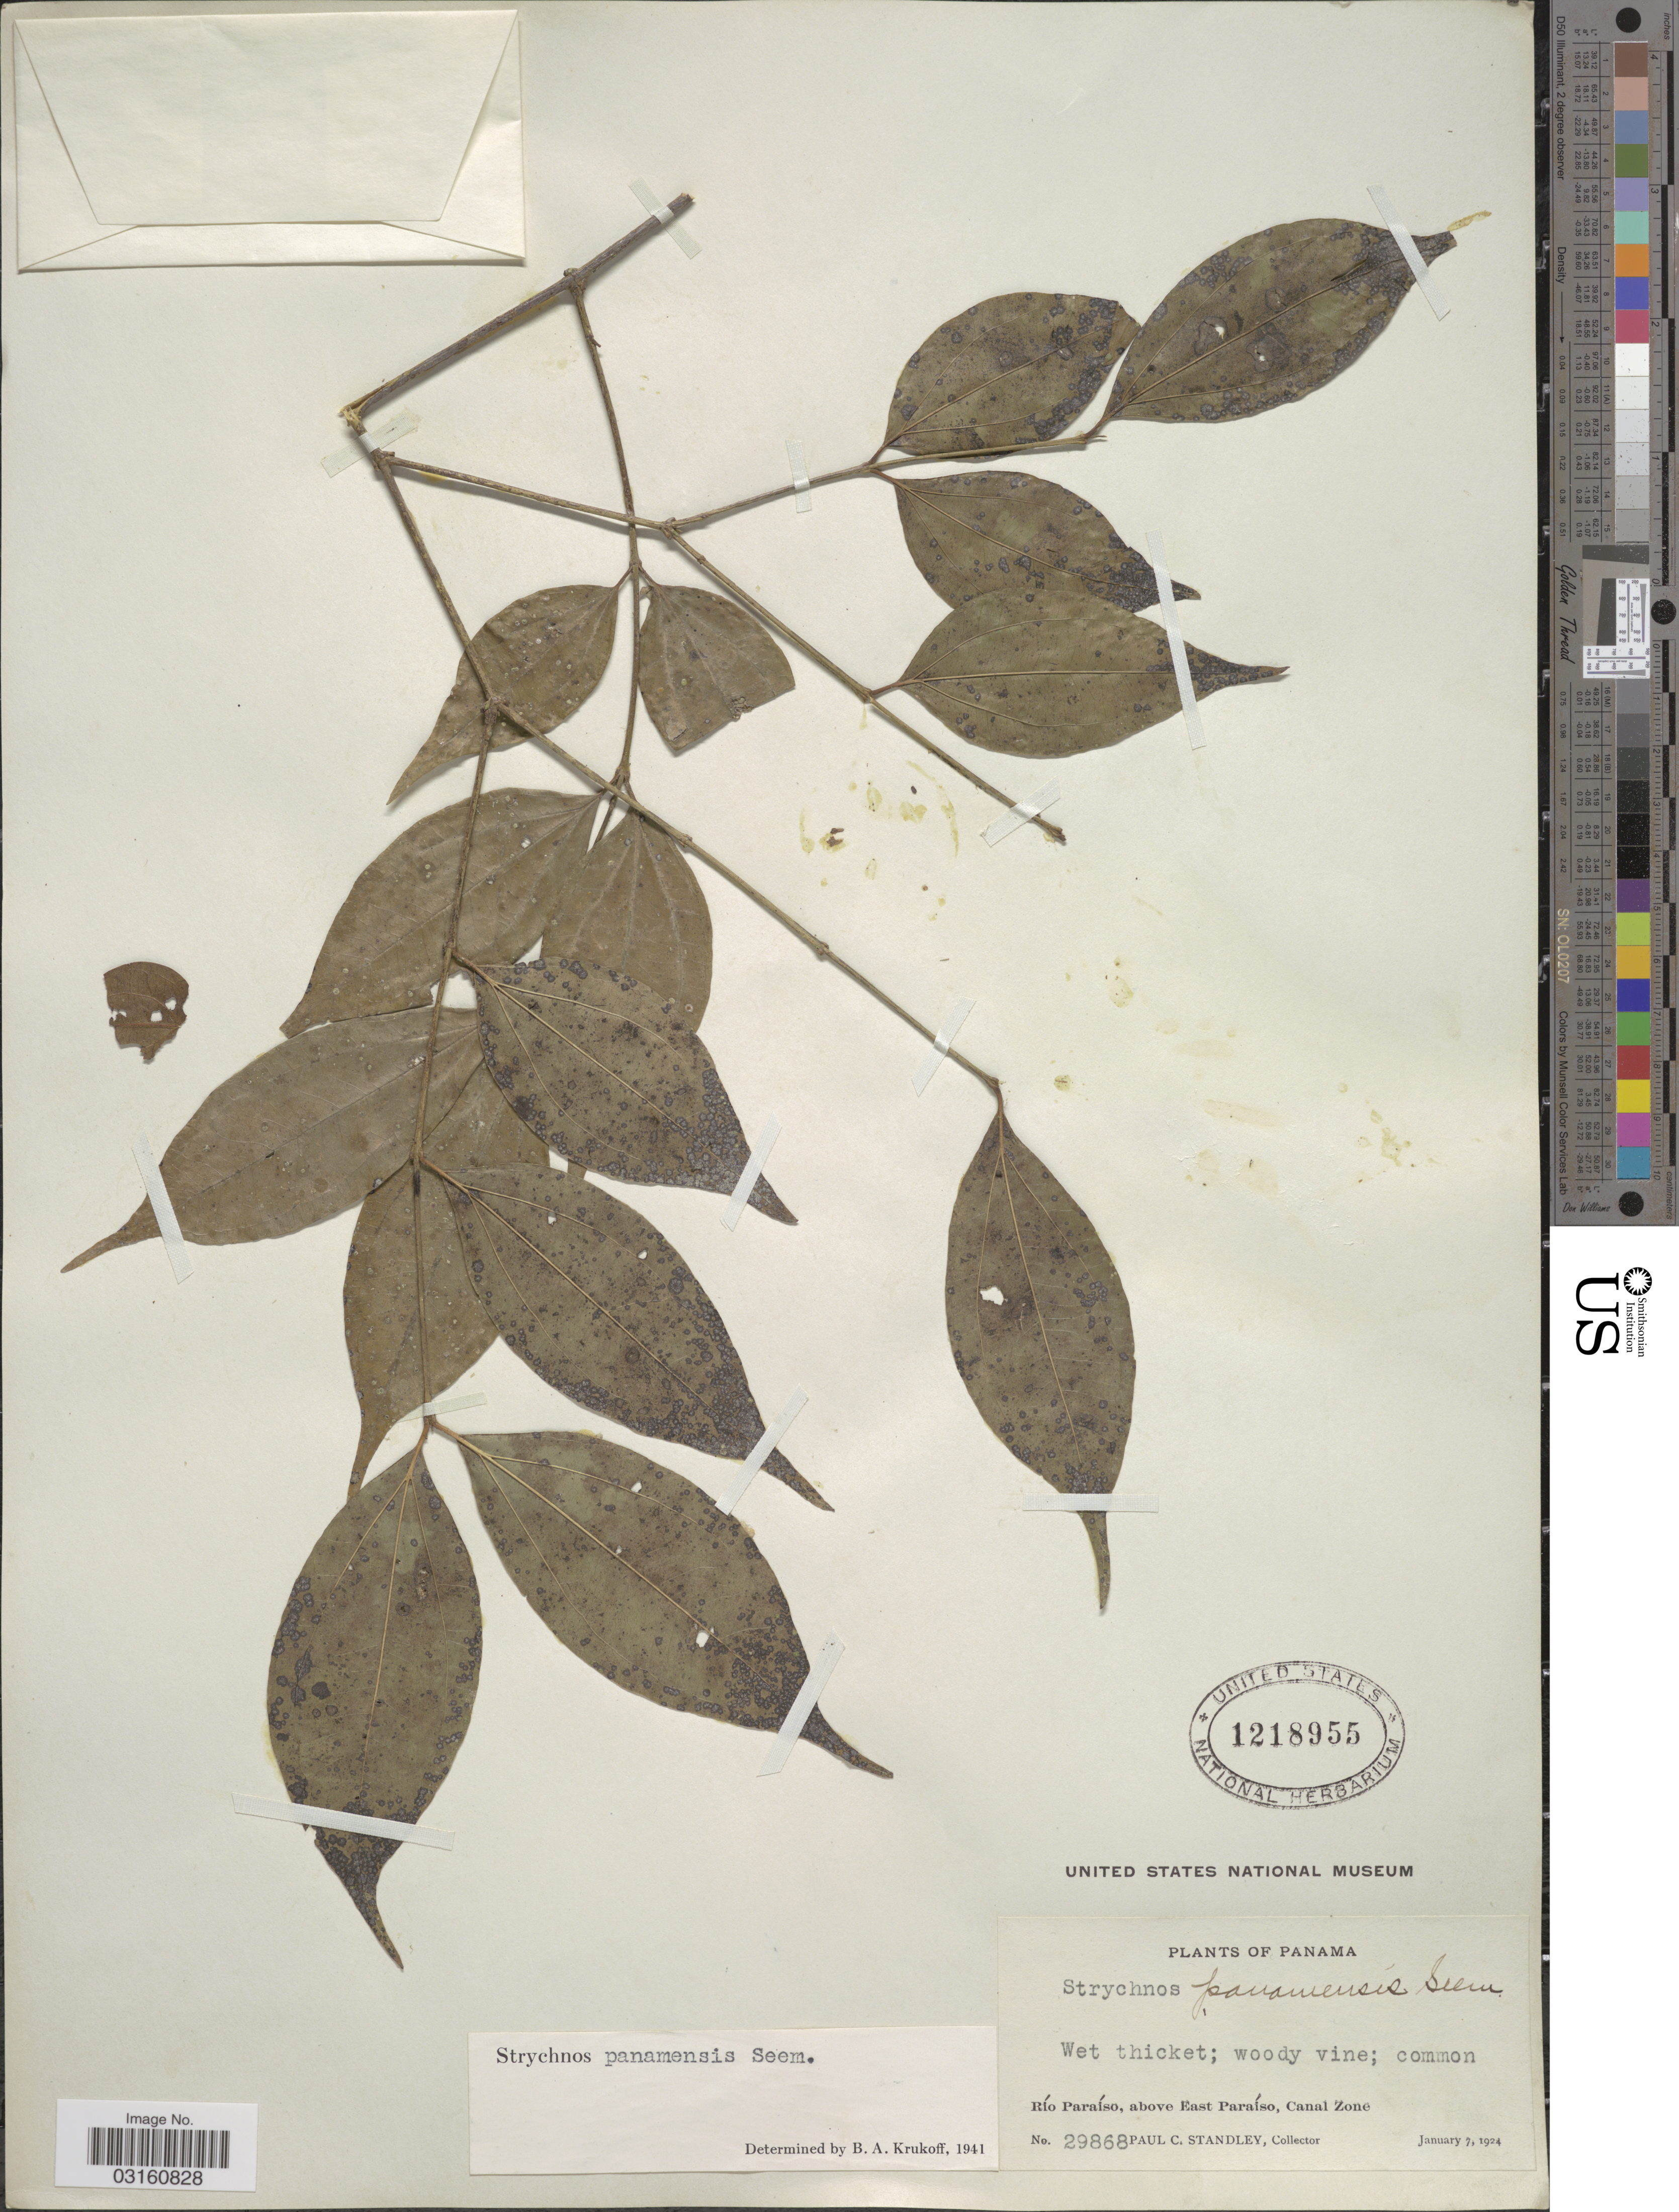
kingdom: Plantae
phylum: Tracheophyta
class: Magnoliopsida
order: Gentianales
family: Loganiaceae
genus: Strychnos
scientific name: Strychnos panamensis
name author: Seem.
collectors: P. C. Standley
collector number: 29868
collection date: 1924-01-07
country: Panama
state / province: Colón / Panamá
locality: Río Paraíso, above East Paraíso, Canal Zone.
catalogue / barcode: US 1218955